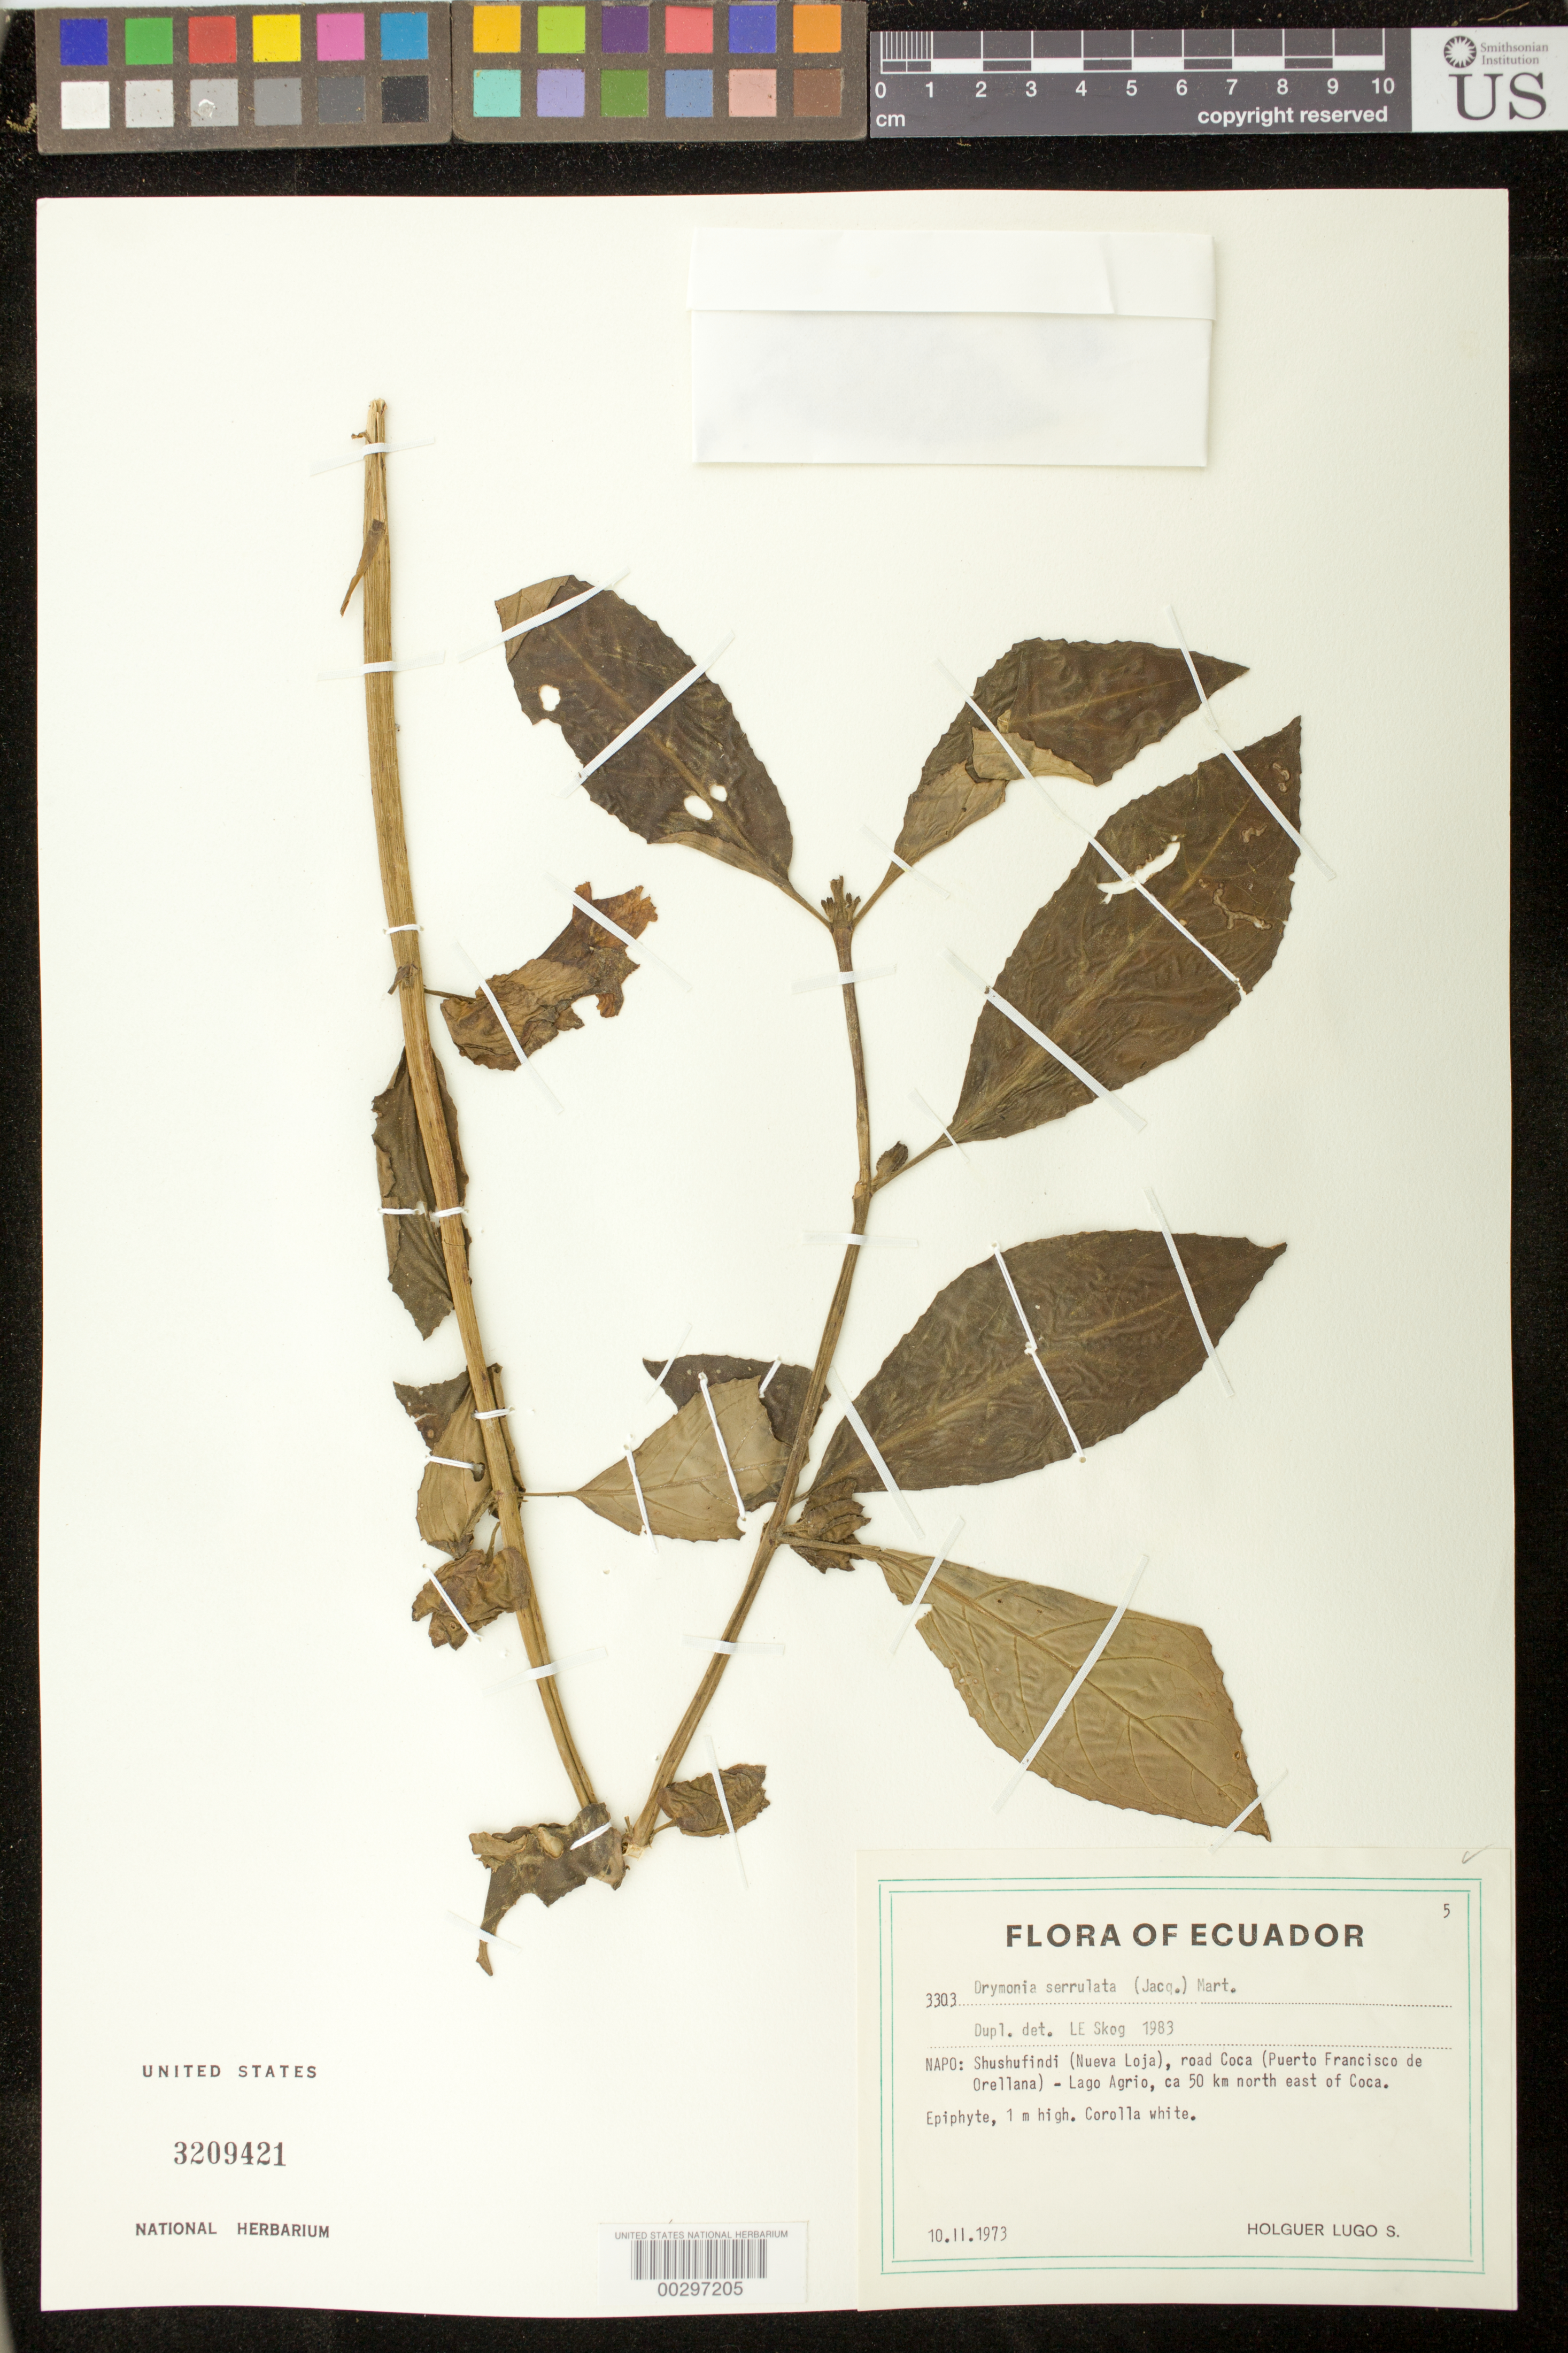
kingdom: Plantae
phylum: Tracheophyta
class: Magnoliopsida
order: Lamiales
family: Gesneriaceae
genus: Drymonia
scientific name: Drymonia serrulata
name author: (Jacq.) Mart.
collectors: H. Lugo S.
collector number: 3303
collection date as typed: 10 Feb 1973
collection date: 1973-02-10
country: Ecuador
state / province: Sucumbíos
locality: Napo.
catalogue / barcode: US 3209421